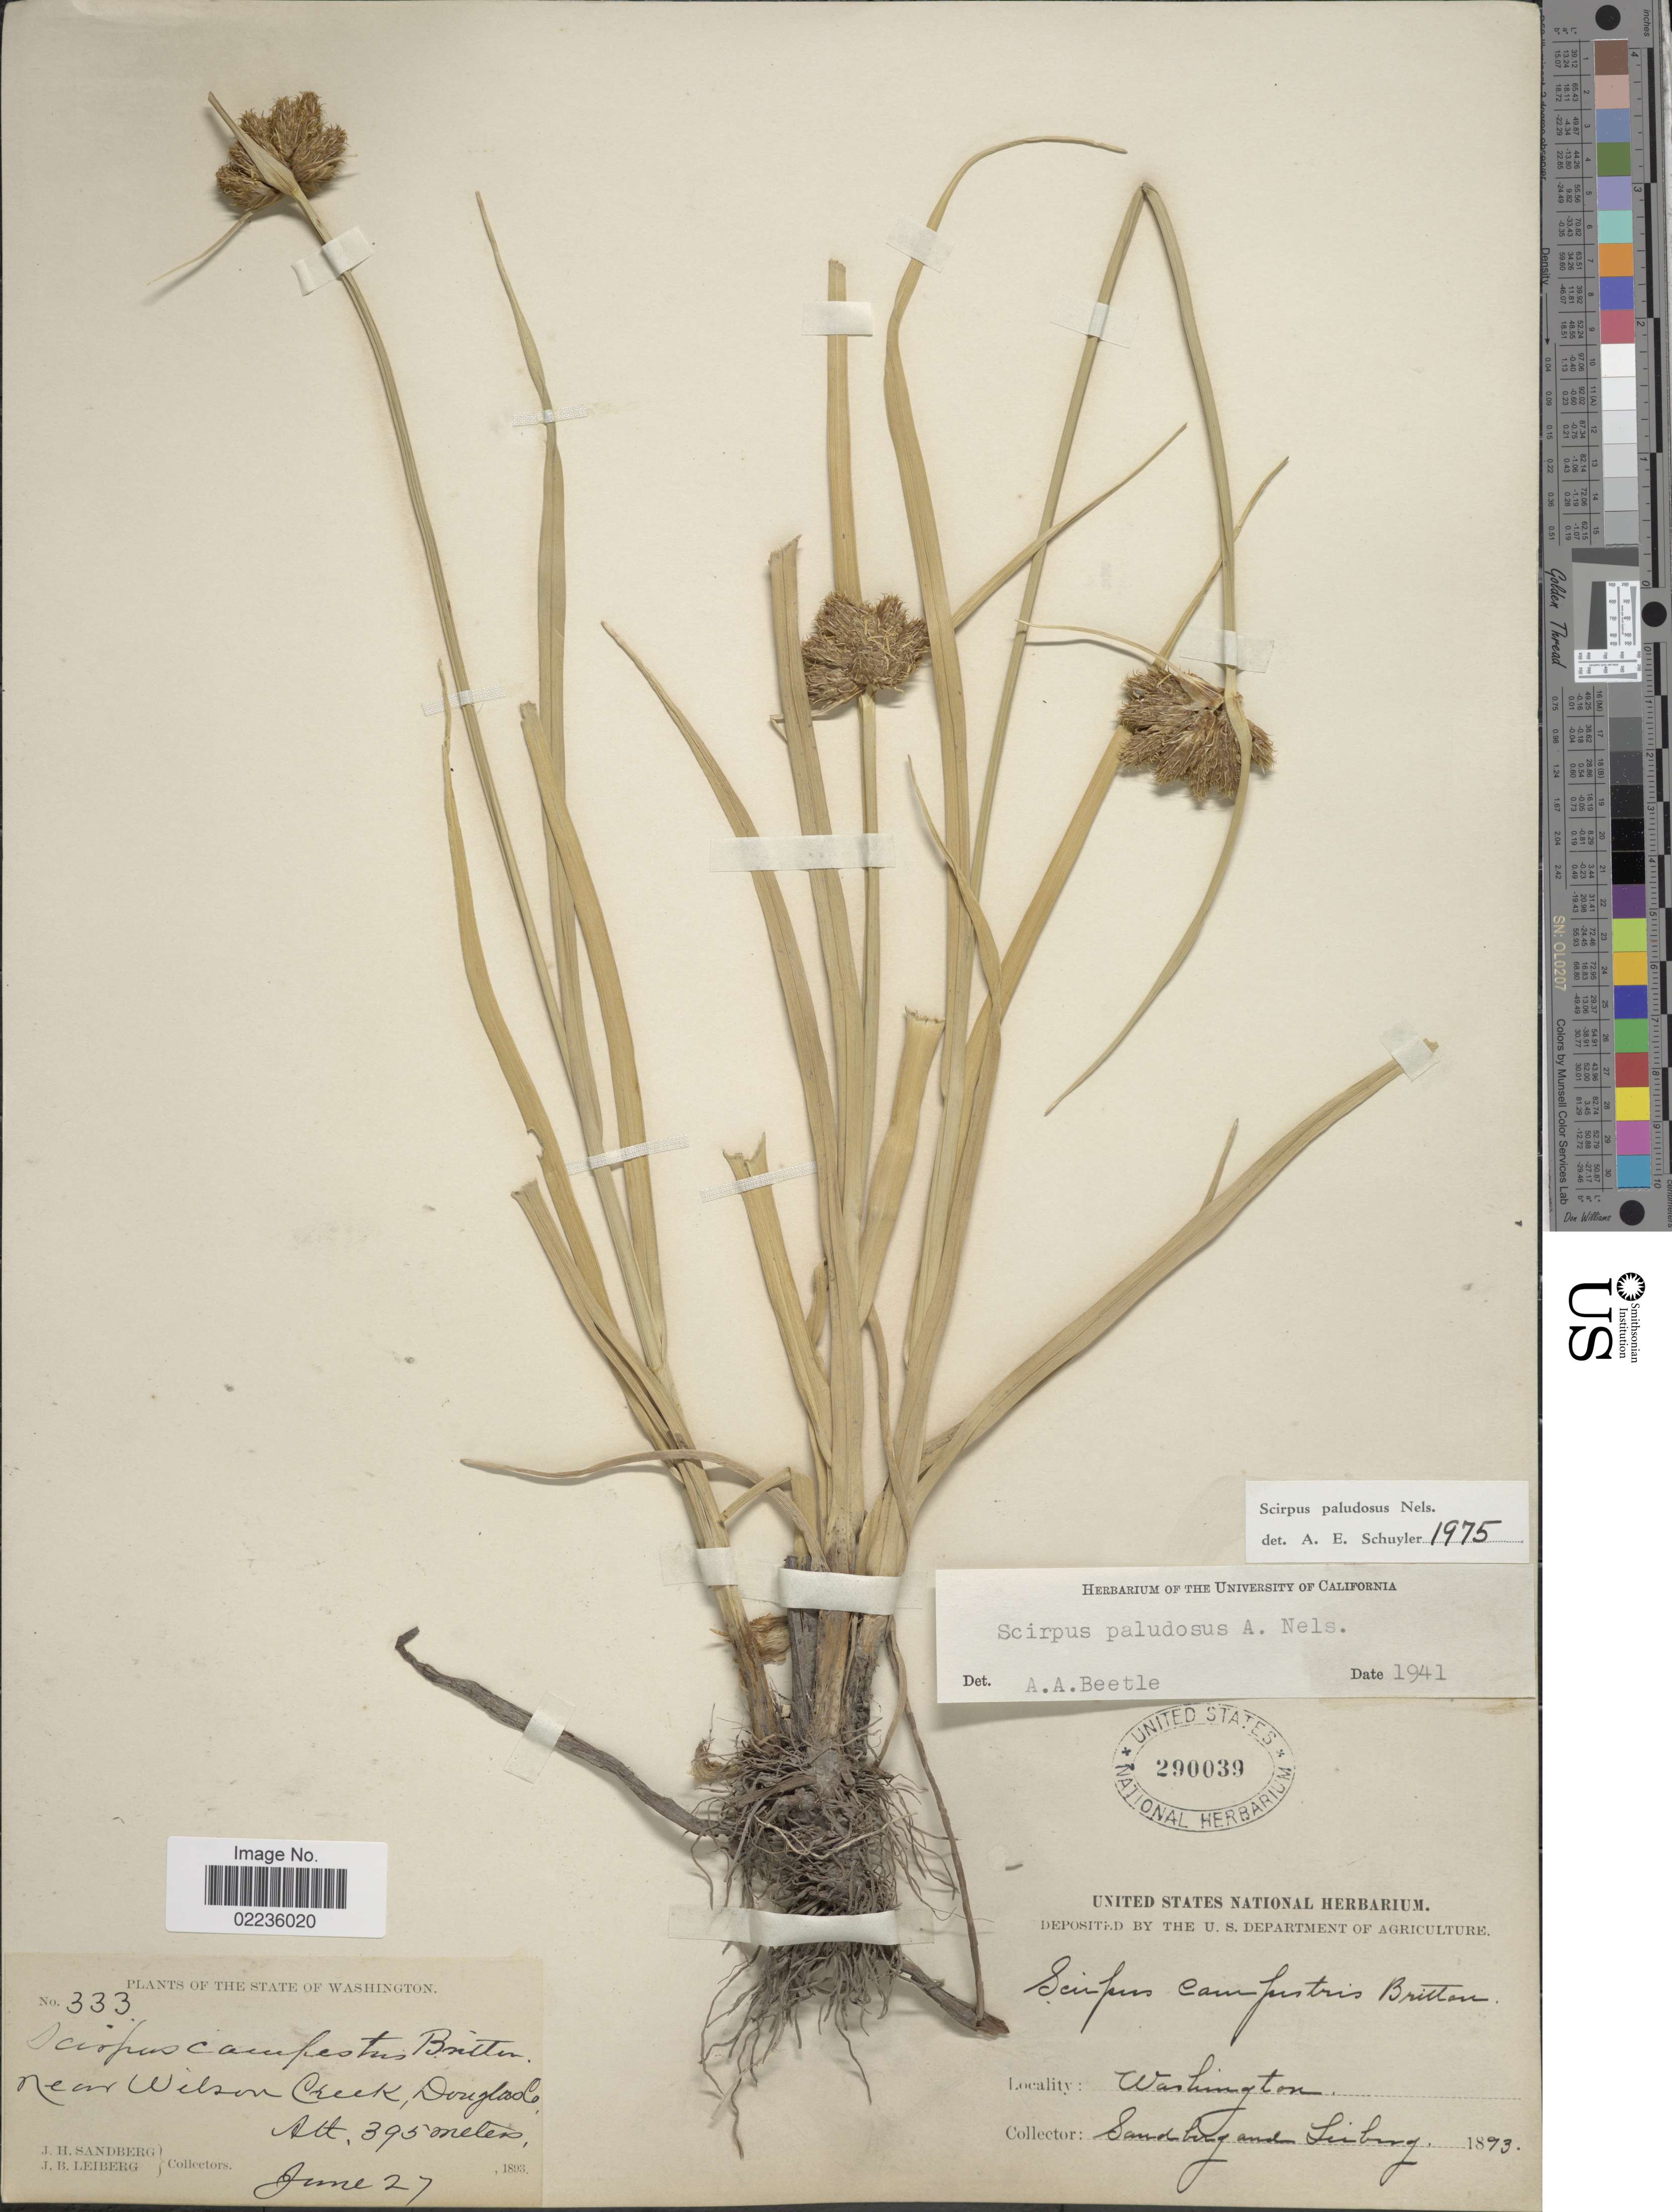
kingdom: Plantae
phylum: Tracheophyta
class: Liliopsida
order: Poales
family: Cyperaceae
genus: Bolboschoenus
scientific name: Bolboschoenus maritimus subsp. paludosus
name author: (A. Nelson) T. Koyama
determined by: Strong, M. T., (US), Smithsonian Institution - National Museum of Natural History (UNITED STATES)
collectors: J. H. Sandberg & J. B. Leiberg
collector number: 333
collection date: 1893-06-27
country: United States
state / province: Washington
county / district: Douglas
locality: Near Wilson Creek, Douglas Co.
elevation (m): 395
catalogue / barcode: US 290039